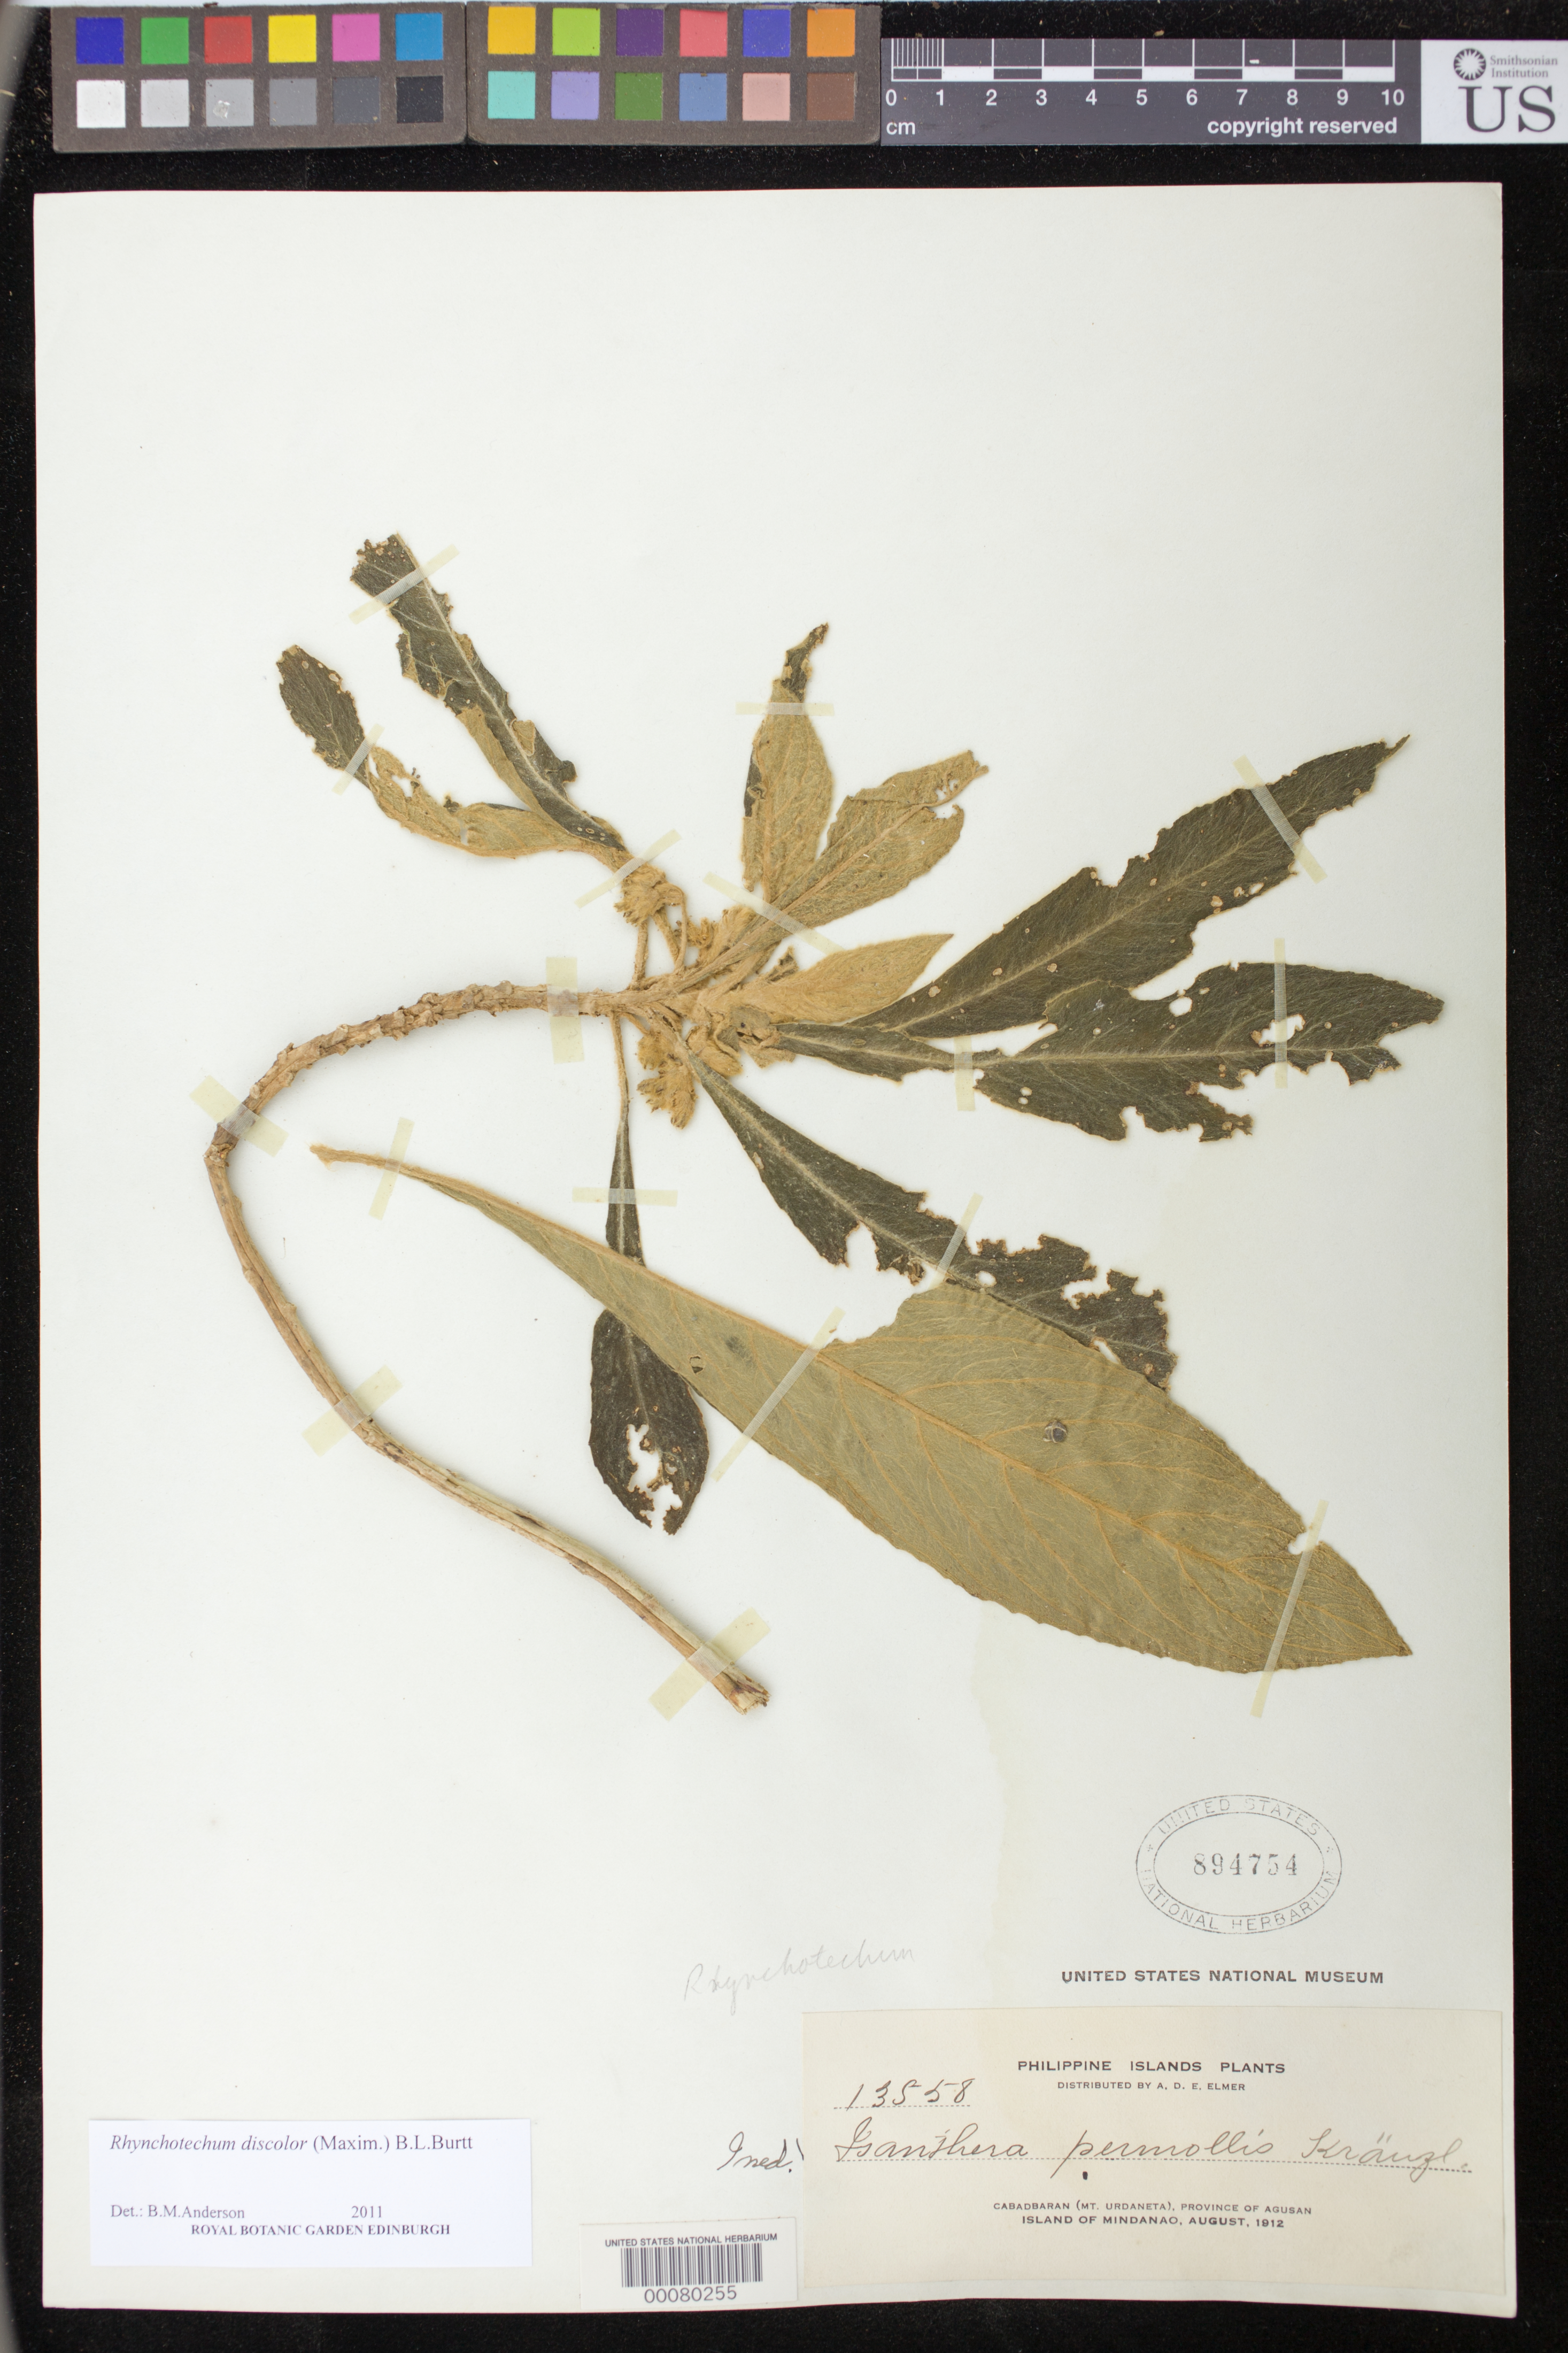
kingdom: Plantae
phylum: Tracheophyta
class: Magnoliopsida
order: Lamiales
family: Gesneriaceae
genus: Rhynchotechum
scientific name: Rhynchotechum discolor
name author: (Maxim.) B.L. Burtt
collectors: A. D. E. Elmer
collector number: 13558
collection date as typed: Aug 1912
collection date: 1912-08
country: Philippines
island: Mindanao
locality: Cabadbaran (Mt. Urdaneta), Province of Agusan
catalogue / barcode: US 894754